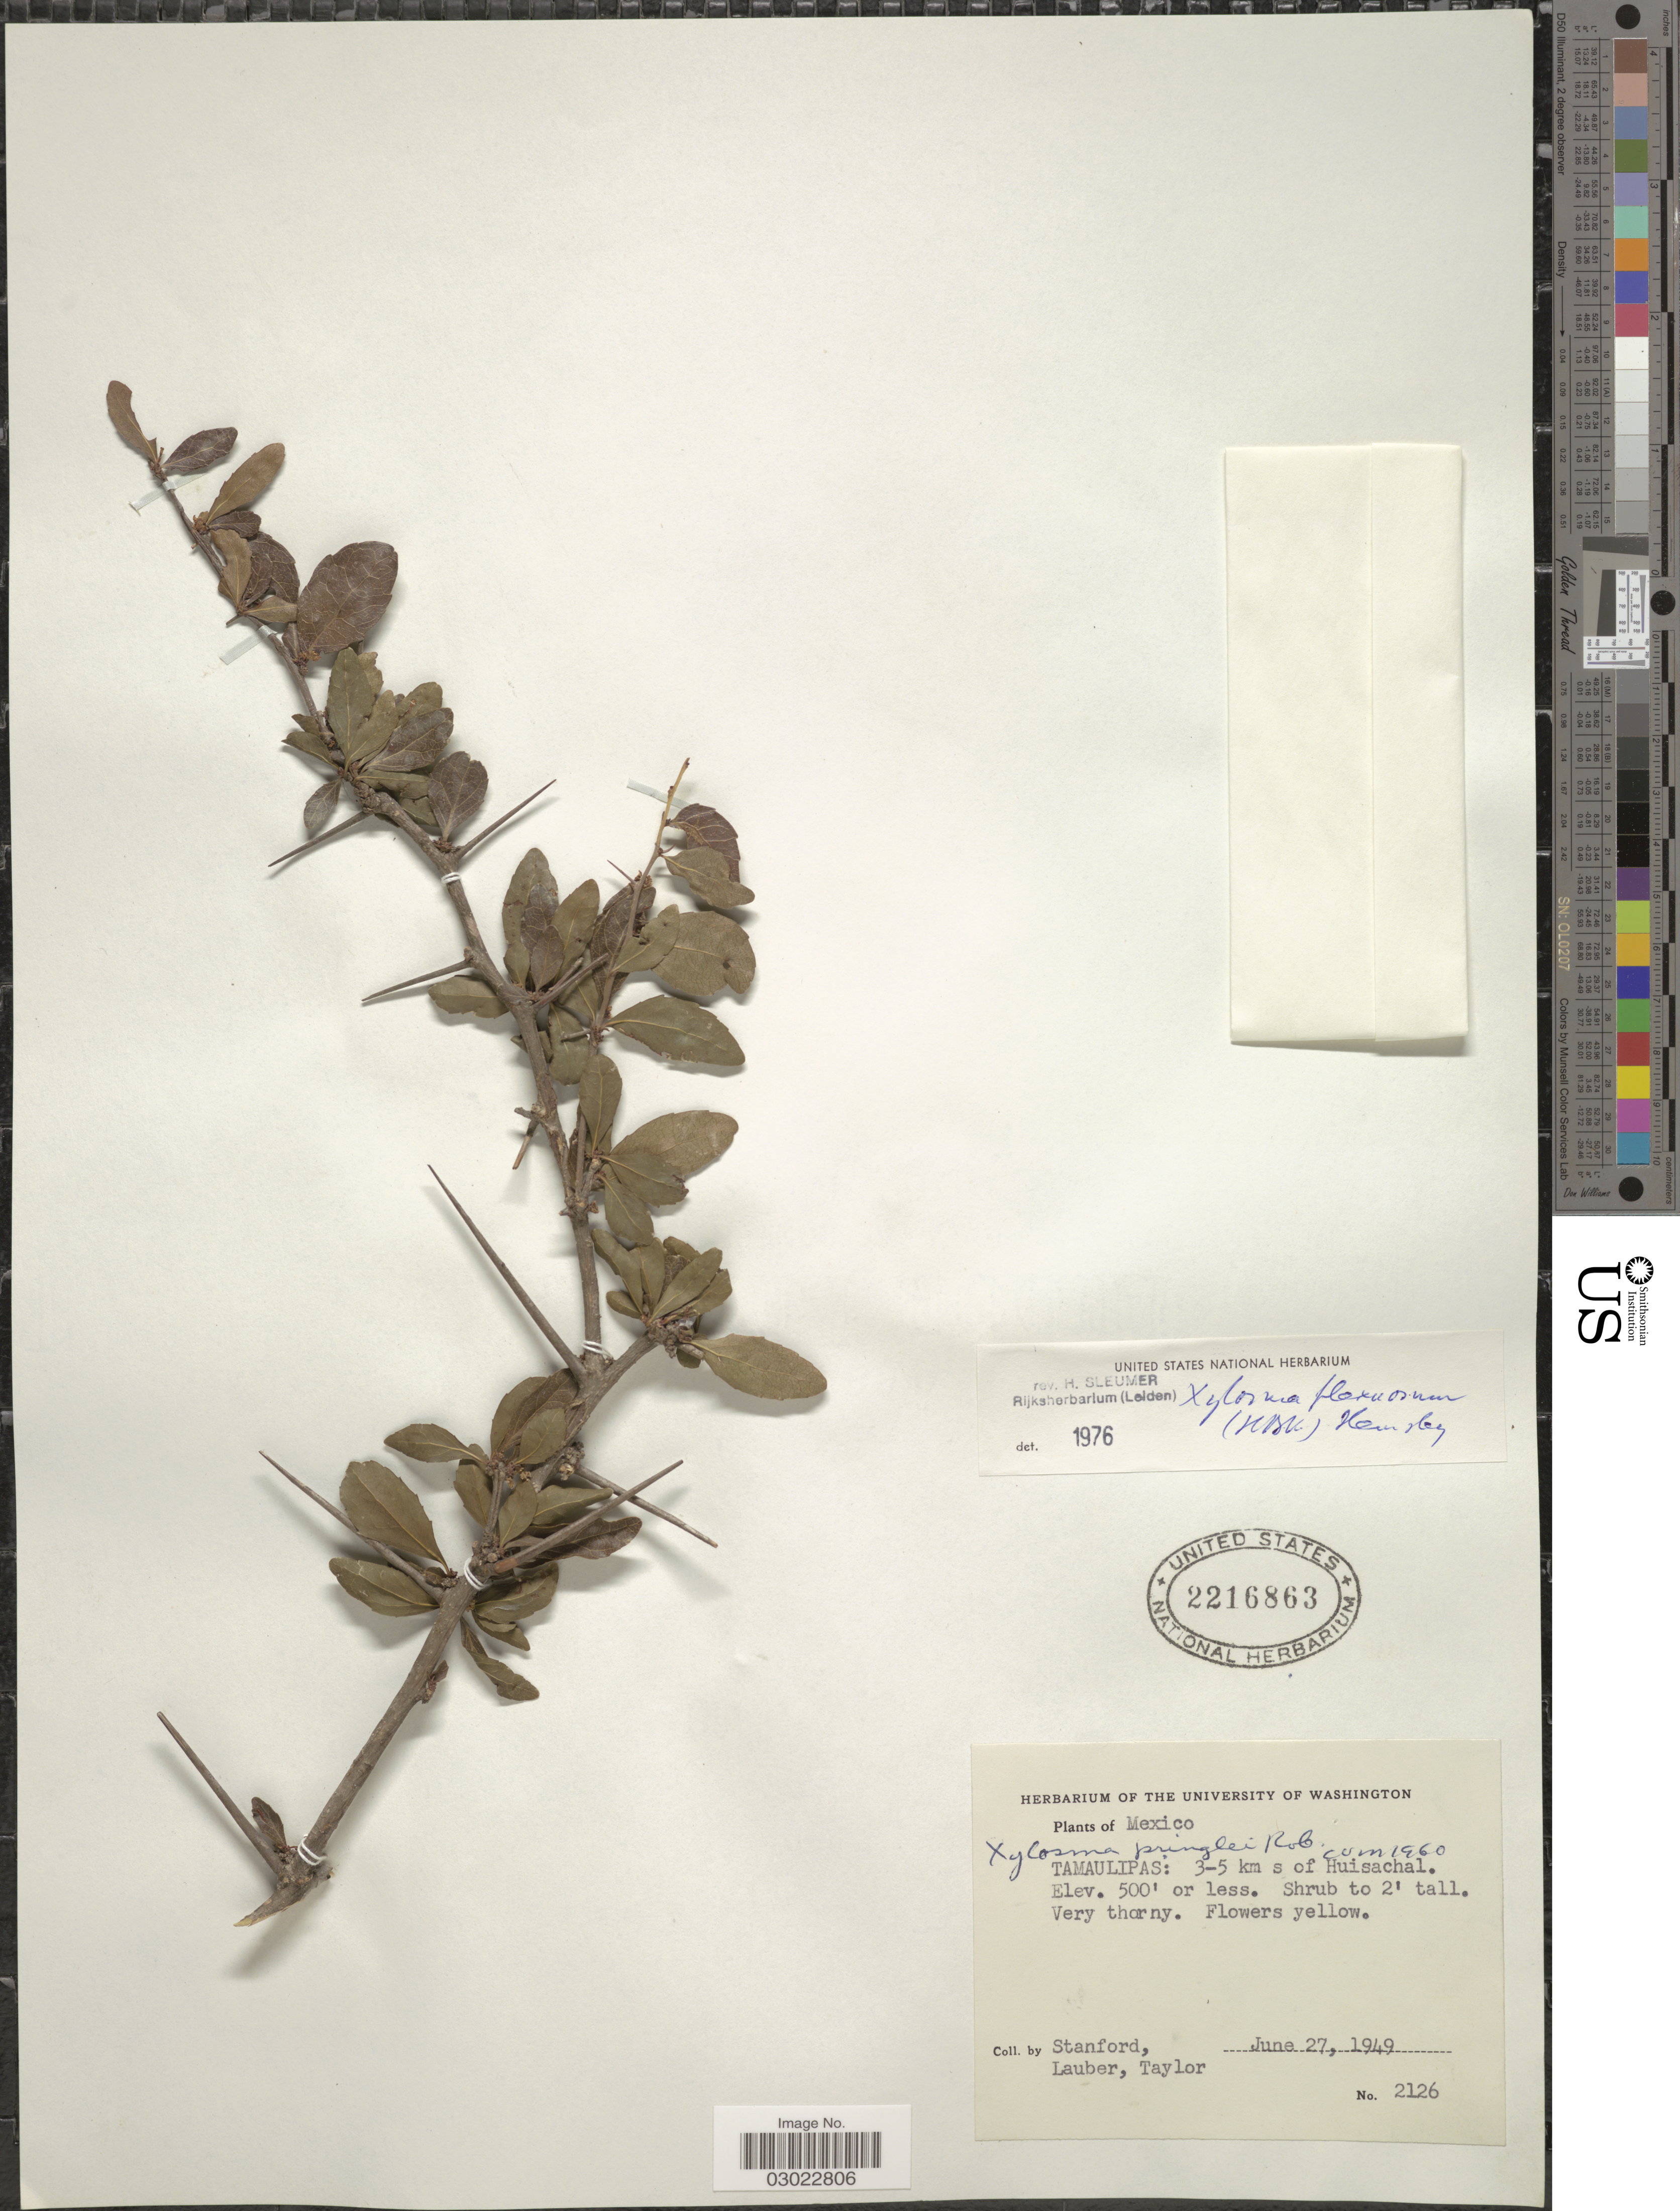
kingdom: Plantae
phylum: Tracheophyta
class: Magnoliopsida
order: Malpighiales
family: Salicaceae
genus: Xylosma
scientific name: Xylosma flexuosa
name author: (Kunth) Hemsl.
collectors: -. Stanford, Lauber, -- & -- Taylor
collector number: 2126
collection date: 1949-06-27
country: Mexico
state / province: Tamaulipas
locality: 3-5 km s of Huisachal.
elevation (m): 152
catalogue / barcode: US 2216863